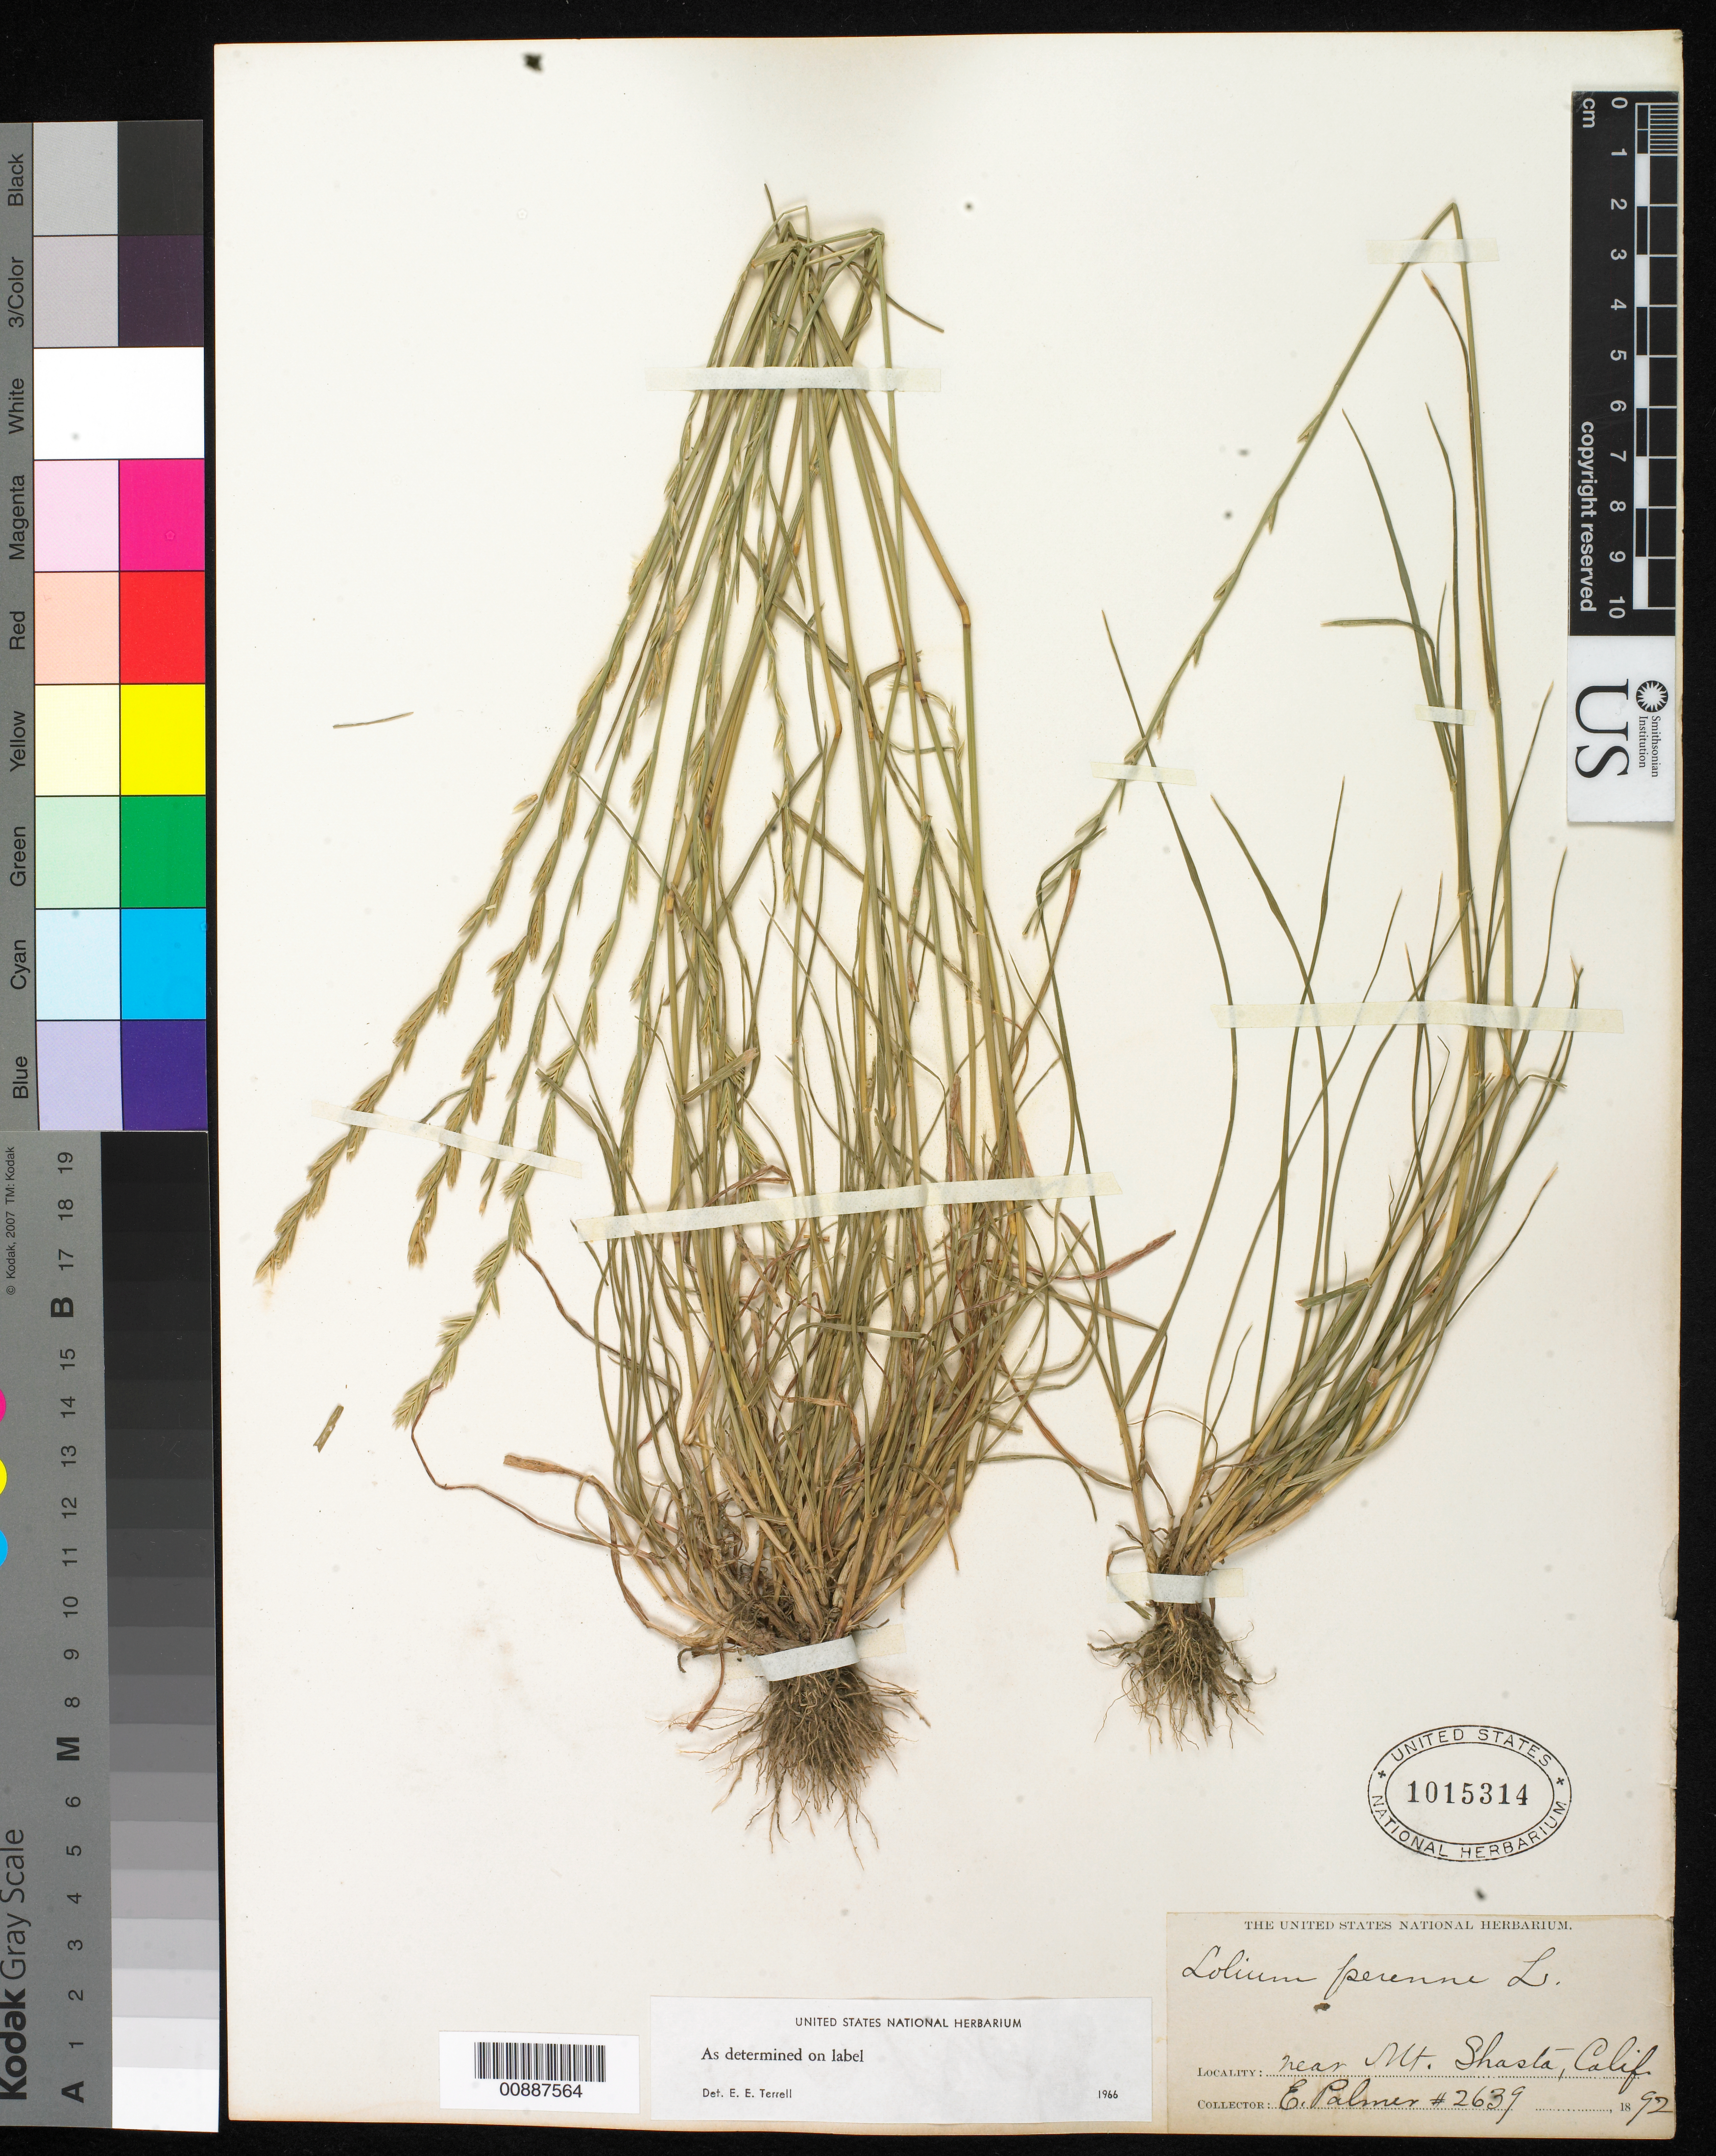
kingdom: Plantae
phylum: Tracheophyta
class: Liliopsida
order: Poales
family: Poaceae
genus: Lolium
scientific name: Lolium perenne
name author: L.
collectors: E. Palmer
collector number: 2639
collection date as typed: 1892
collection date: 1892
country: United States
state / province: California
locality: Near Mt. Shasta, California.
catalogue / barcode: US 1015314